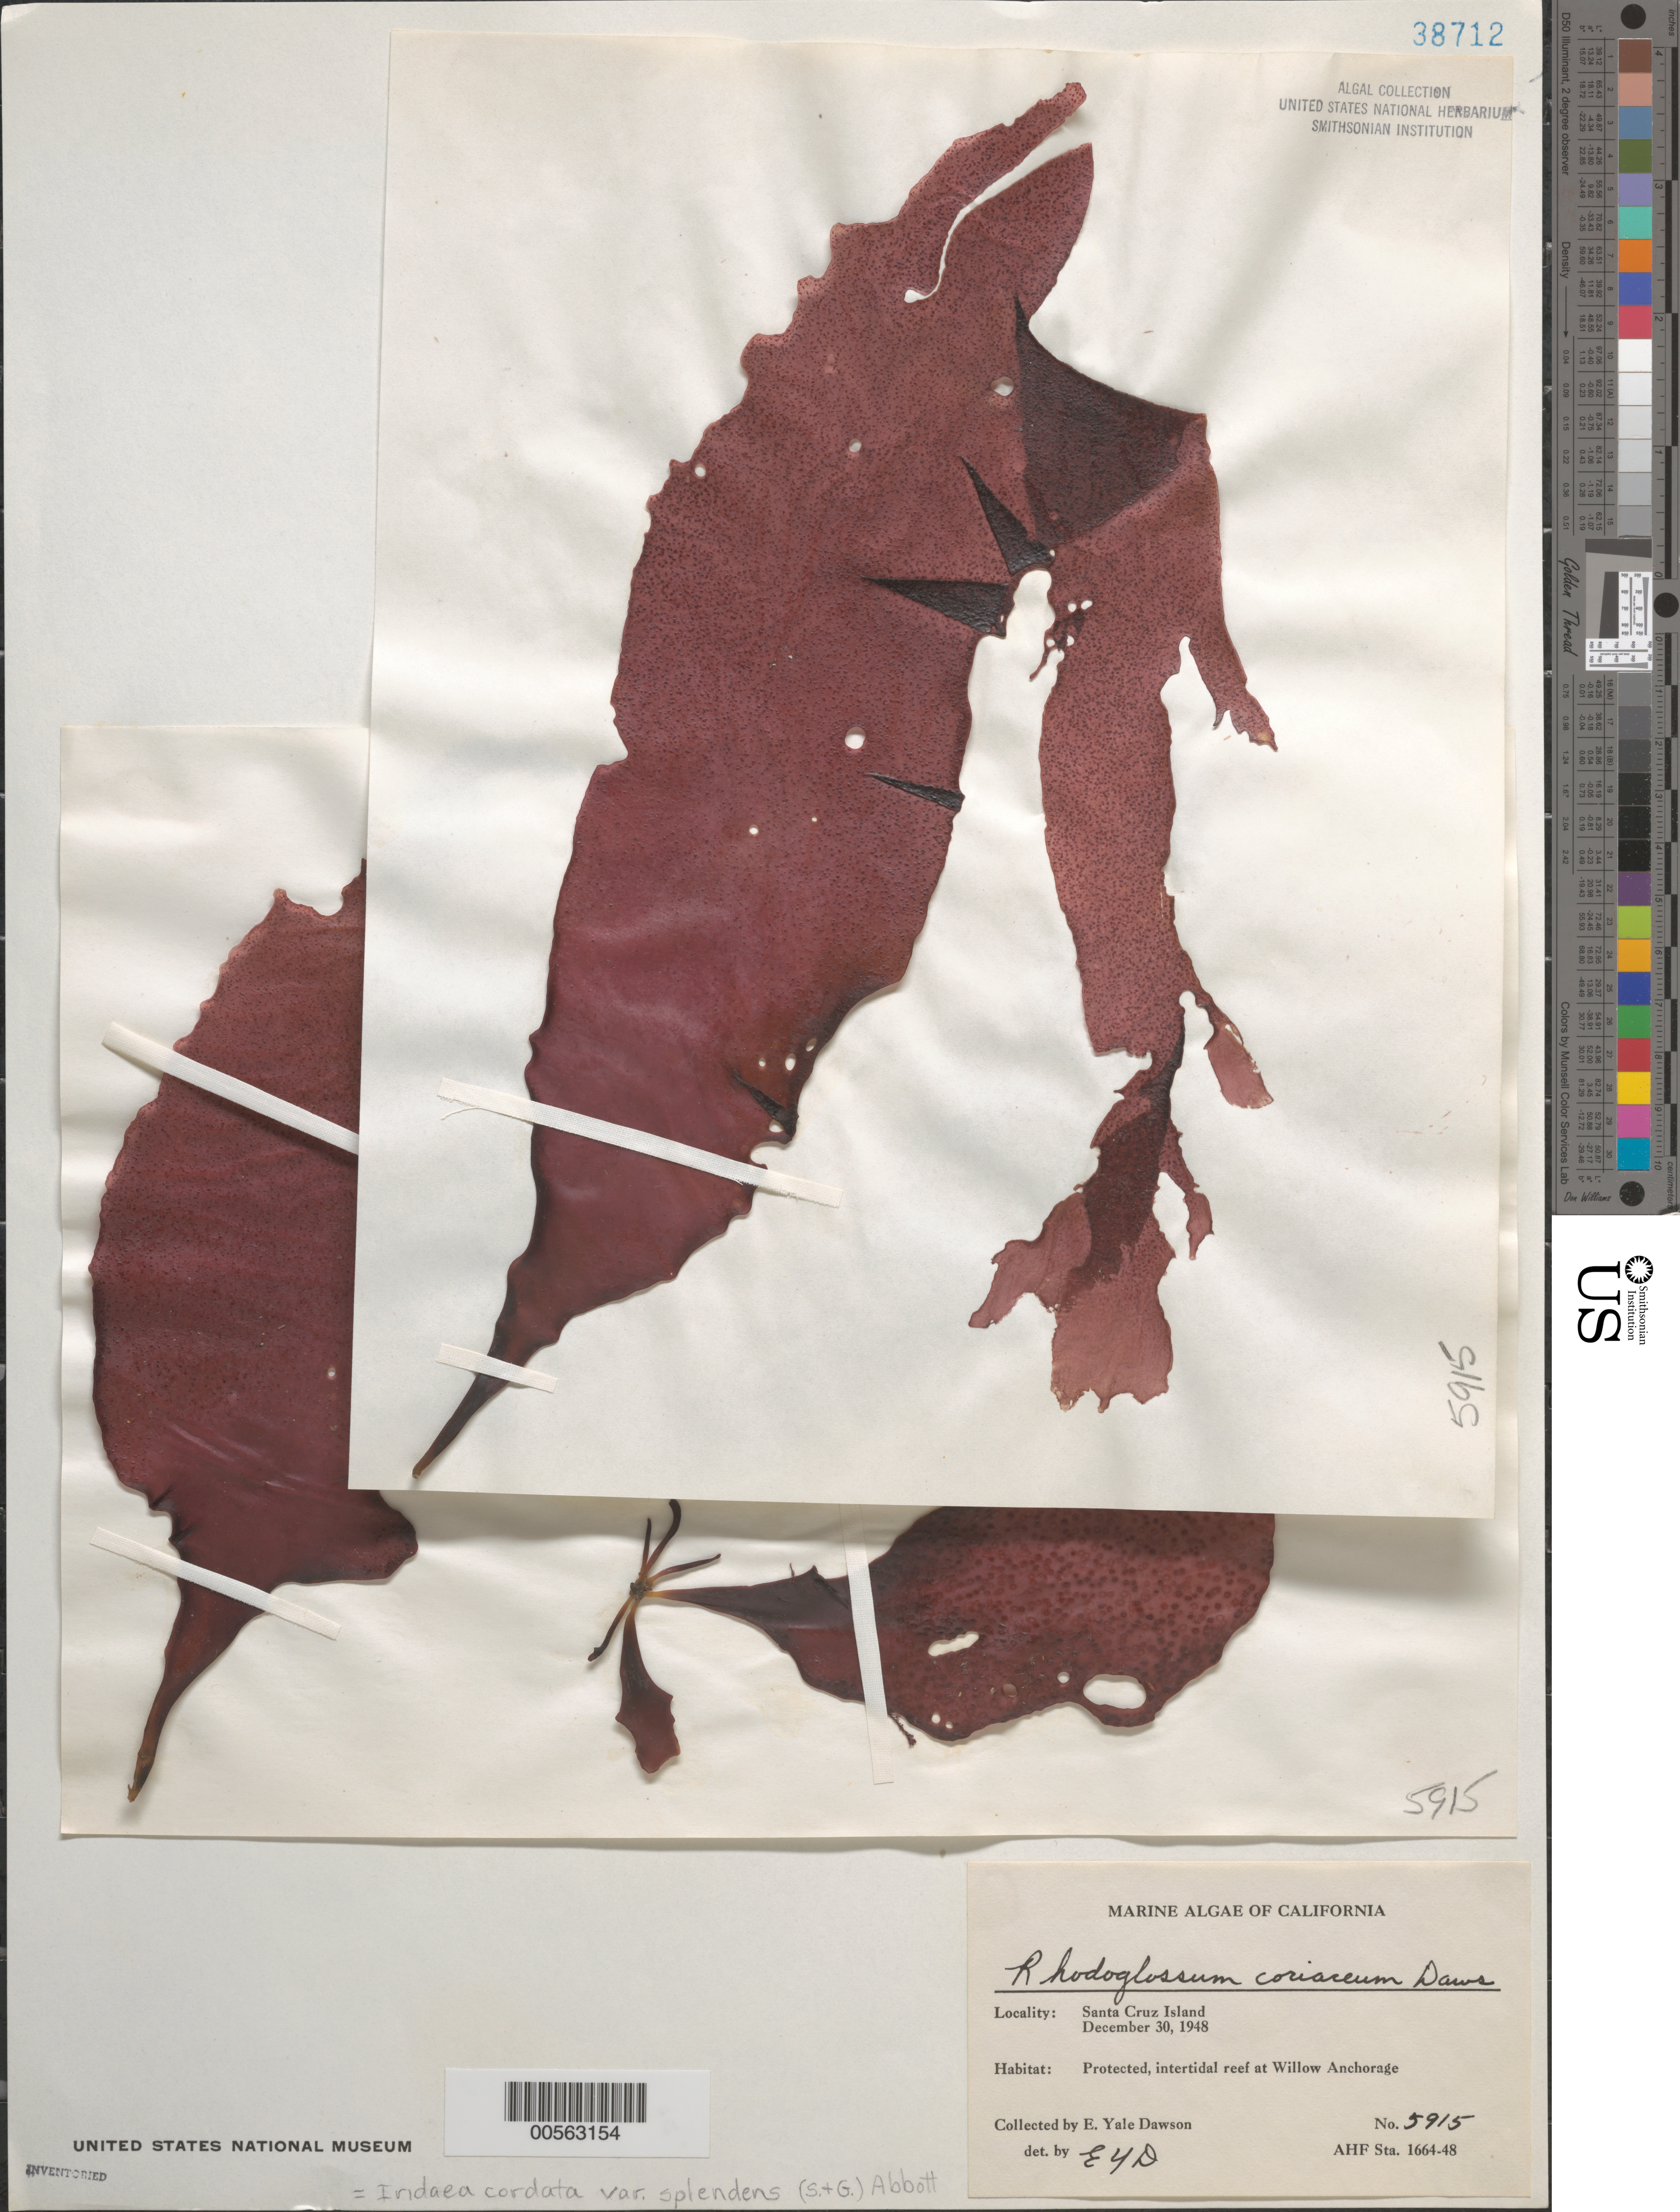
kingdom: Plantae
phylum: Rhodophyta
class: Florideophyceae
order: Gigartinales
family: Gigartinaceae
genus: Iridaea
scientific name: Iridaea cordata var. splendens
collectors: E. Y. Dawson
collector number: EYD 5915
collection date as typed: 30 Dec 1948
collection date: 1948-12-30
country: United States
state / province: California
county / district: Santa Barbara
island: Santa Cruz Island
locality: Willows Anchorage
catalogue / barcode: US 38712